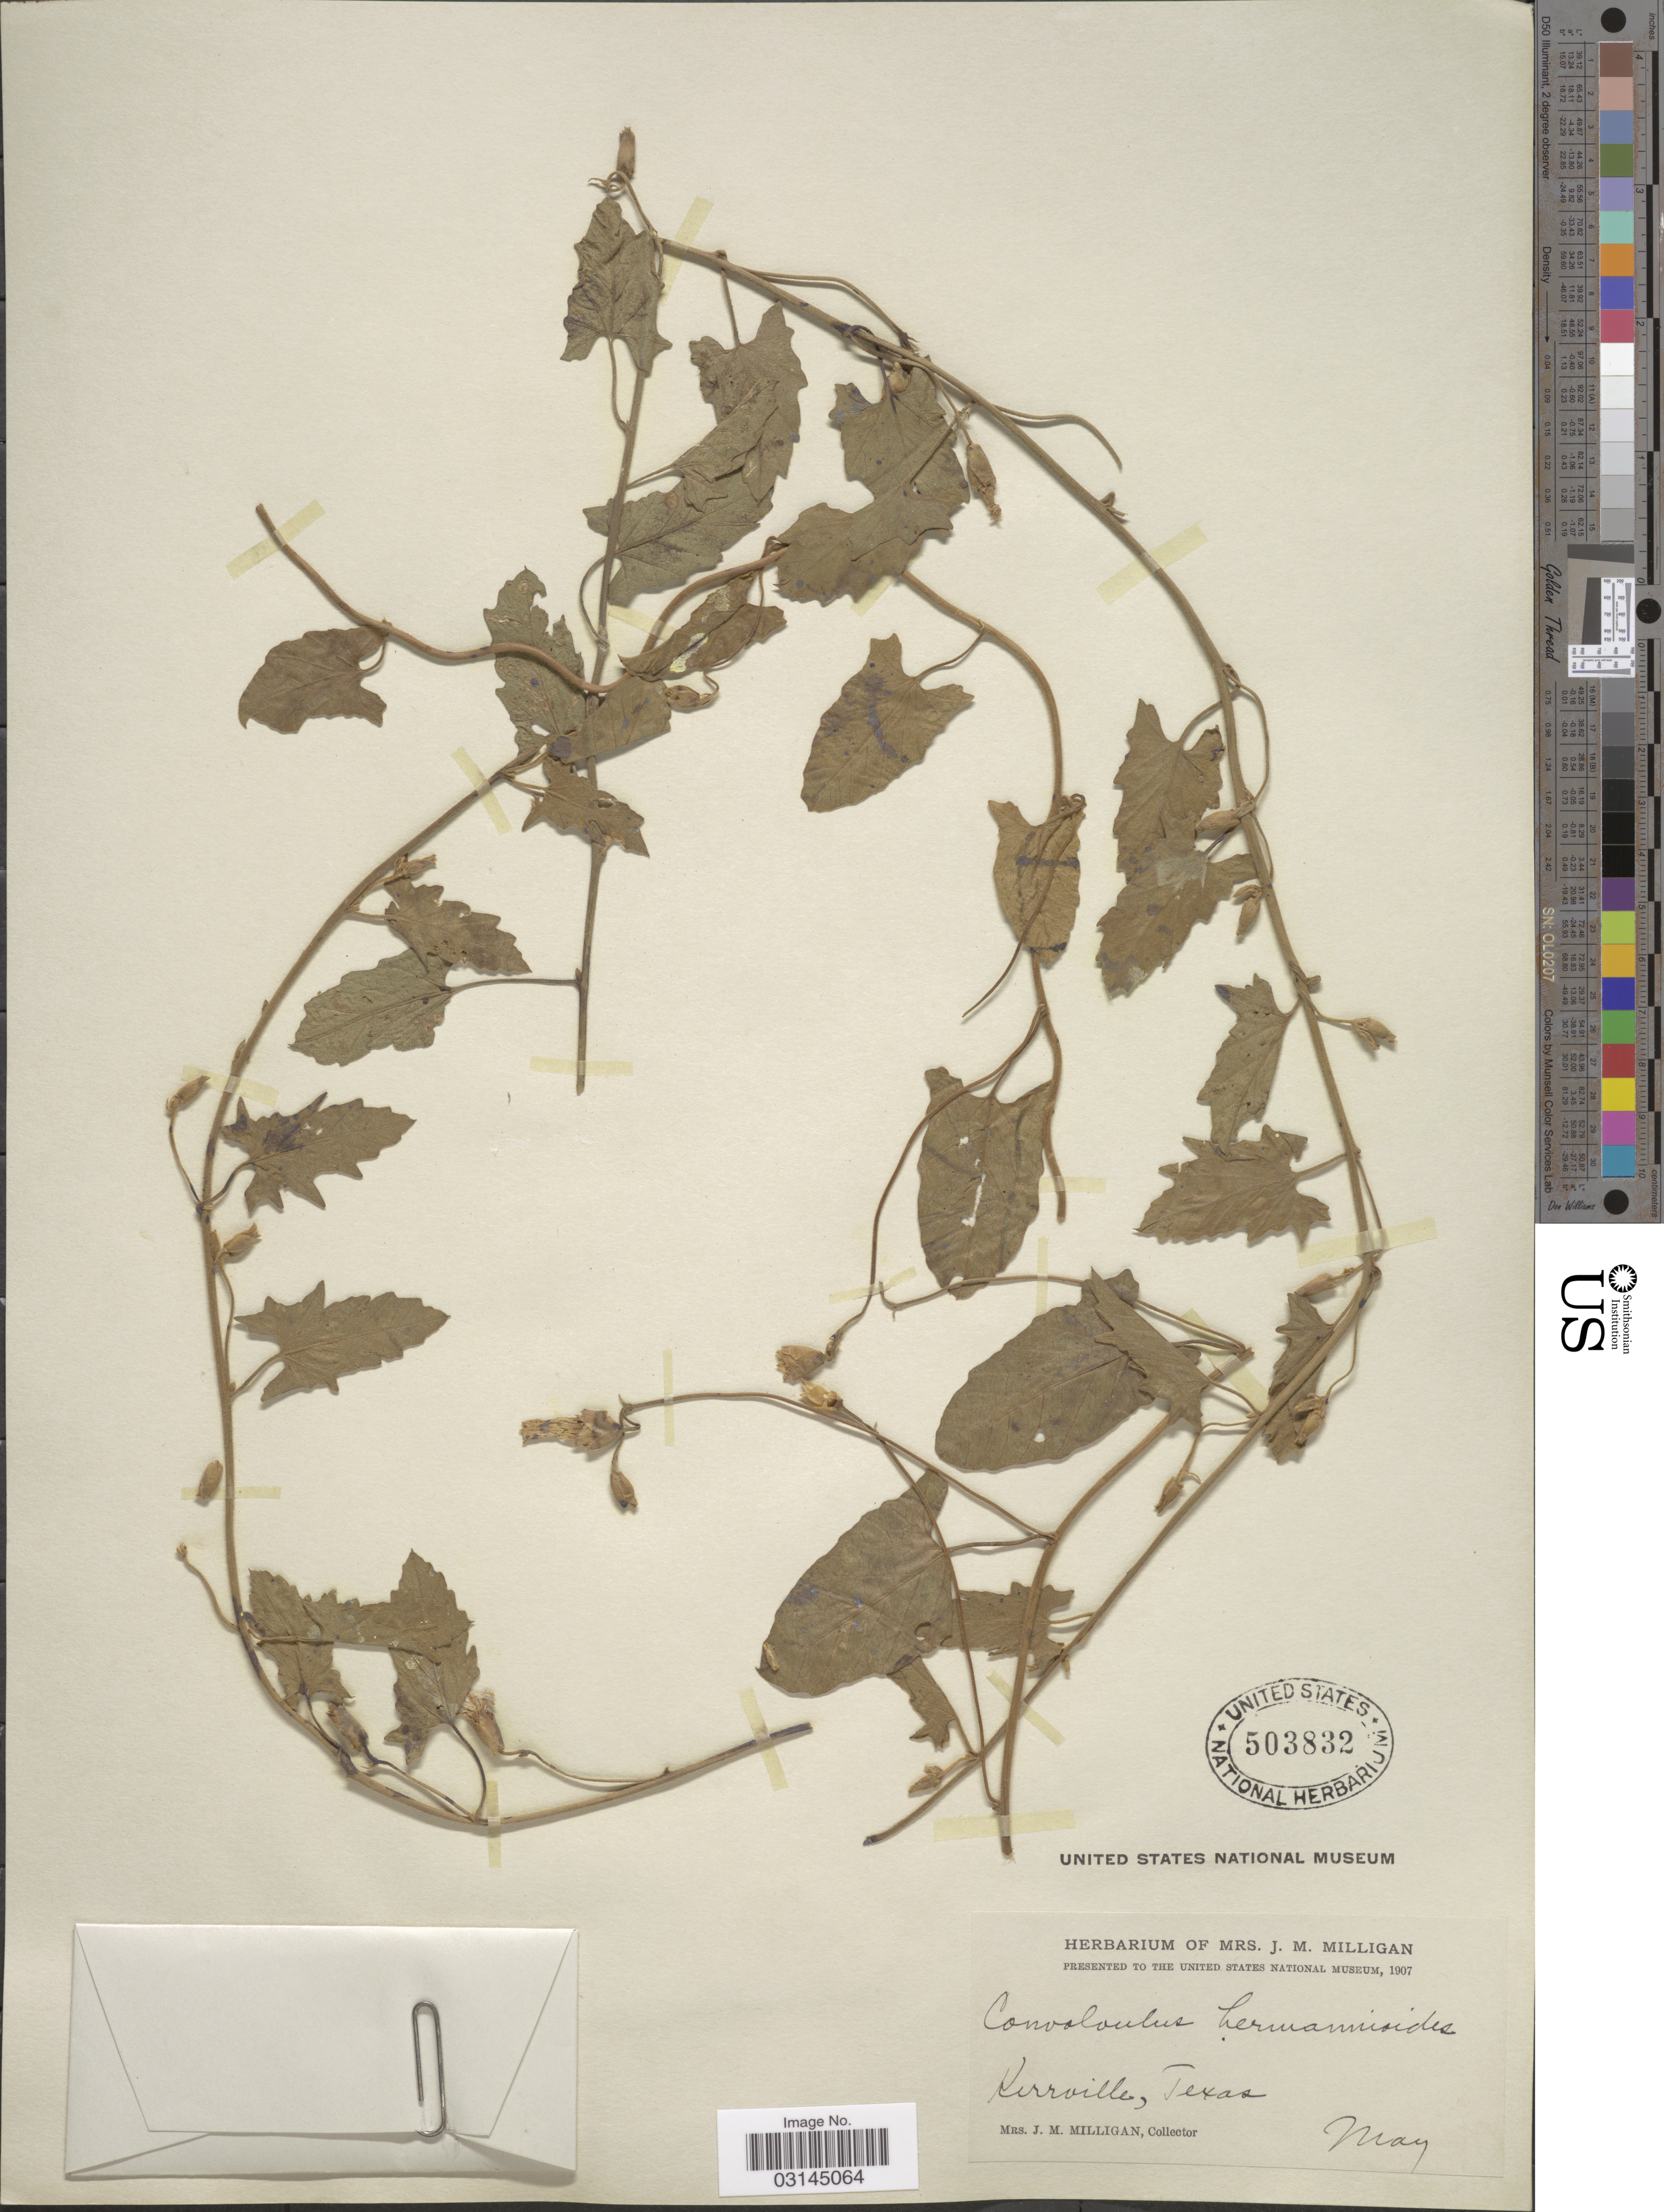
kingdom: Plantae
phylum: Tracheophyta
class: Magnoliopsida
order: Solanales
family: Convolvulaceae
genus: Convolvulus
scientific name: Convolvulus hermannioides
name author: A. Gray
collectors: J. Milligan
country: United States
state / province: Texas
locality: Kerrville.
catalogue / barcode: US 503832